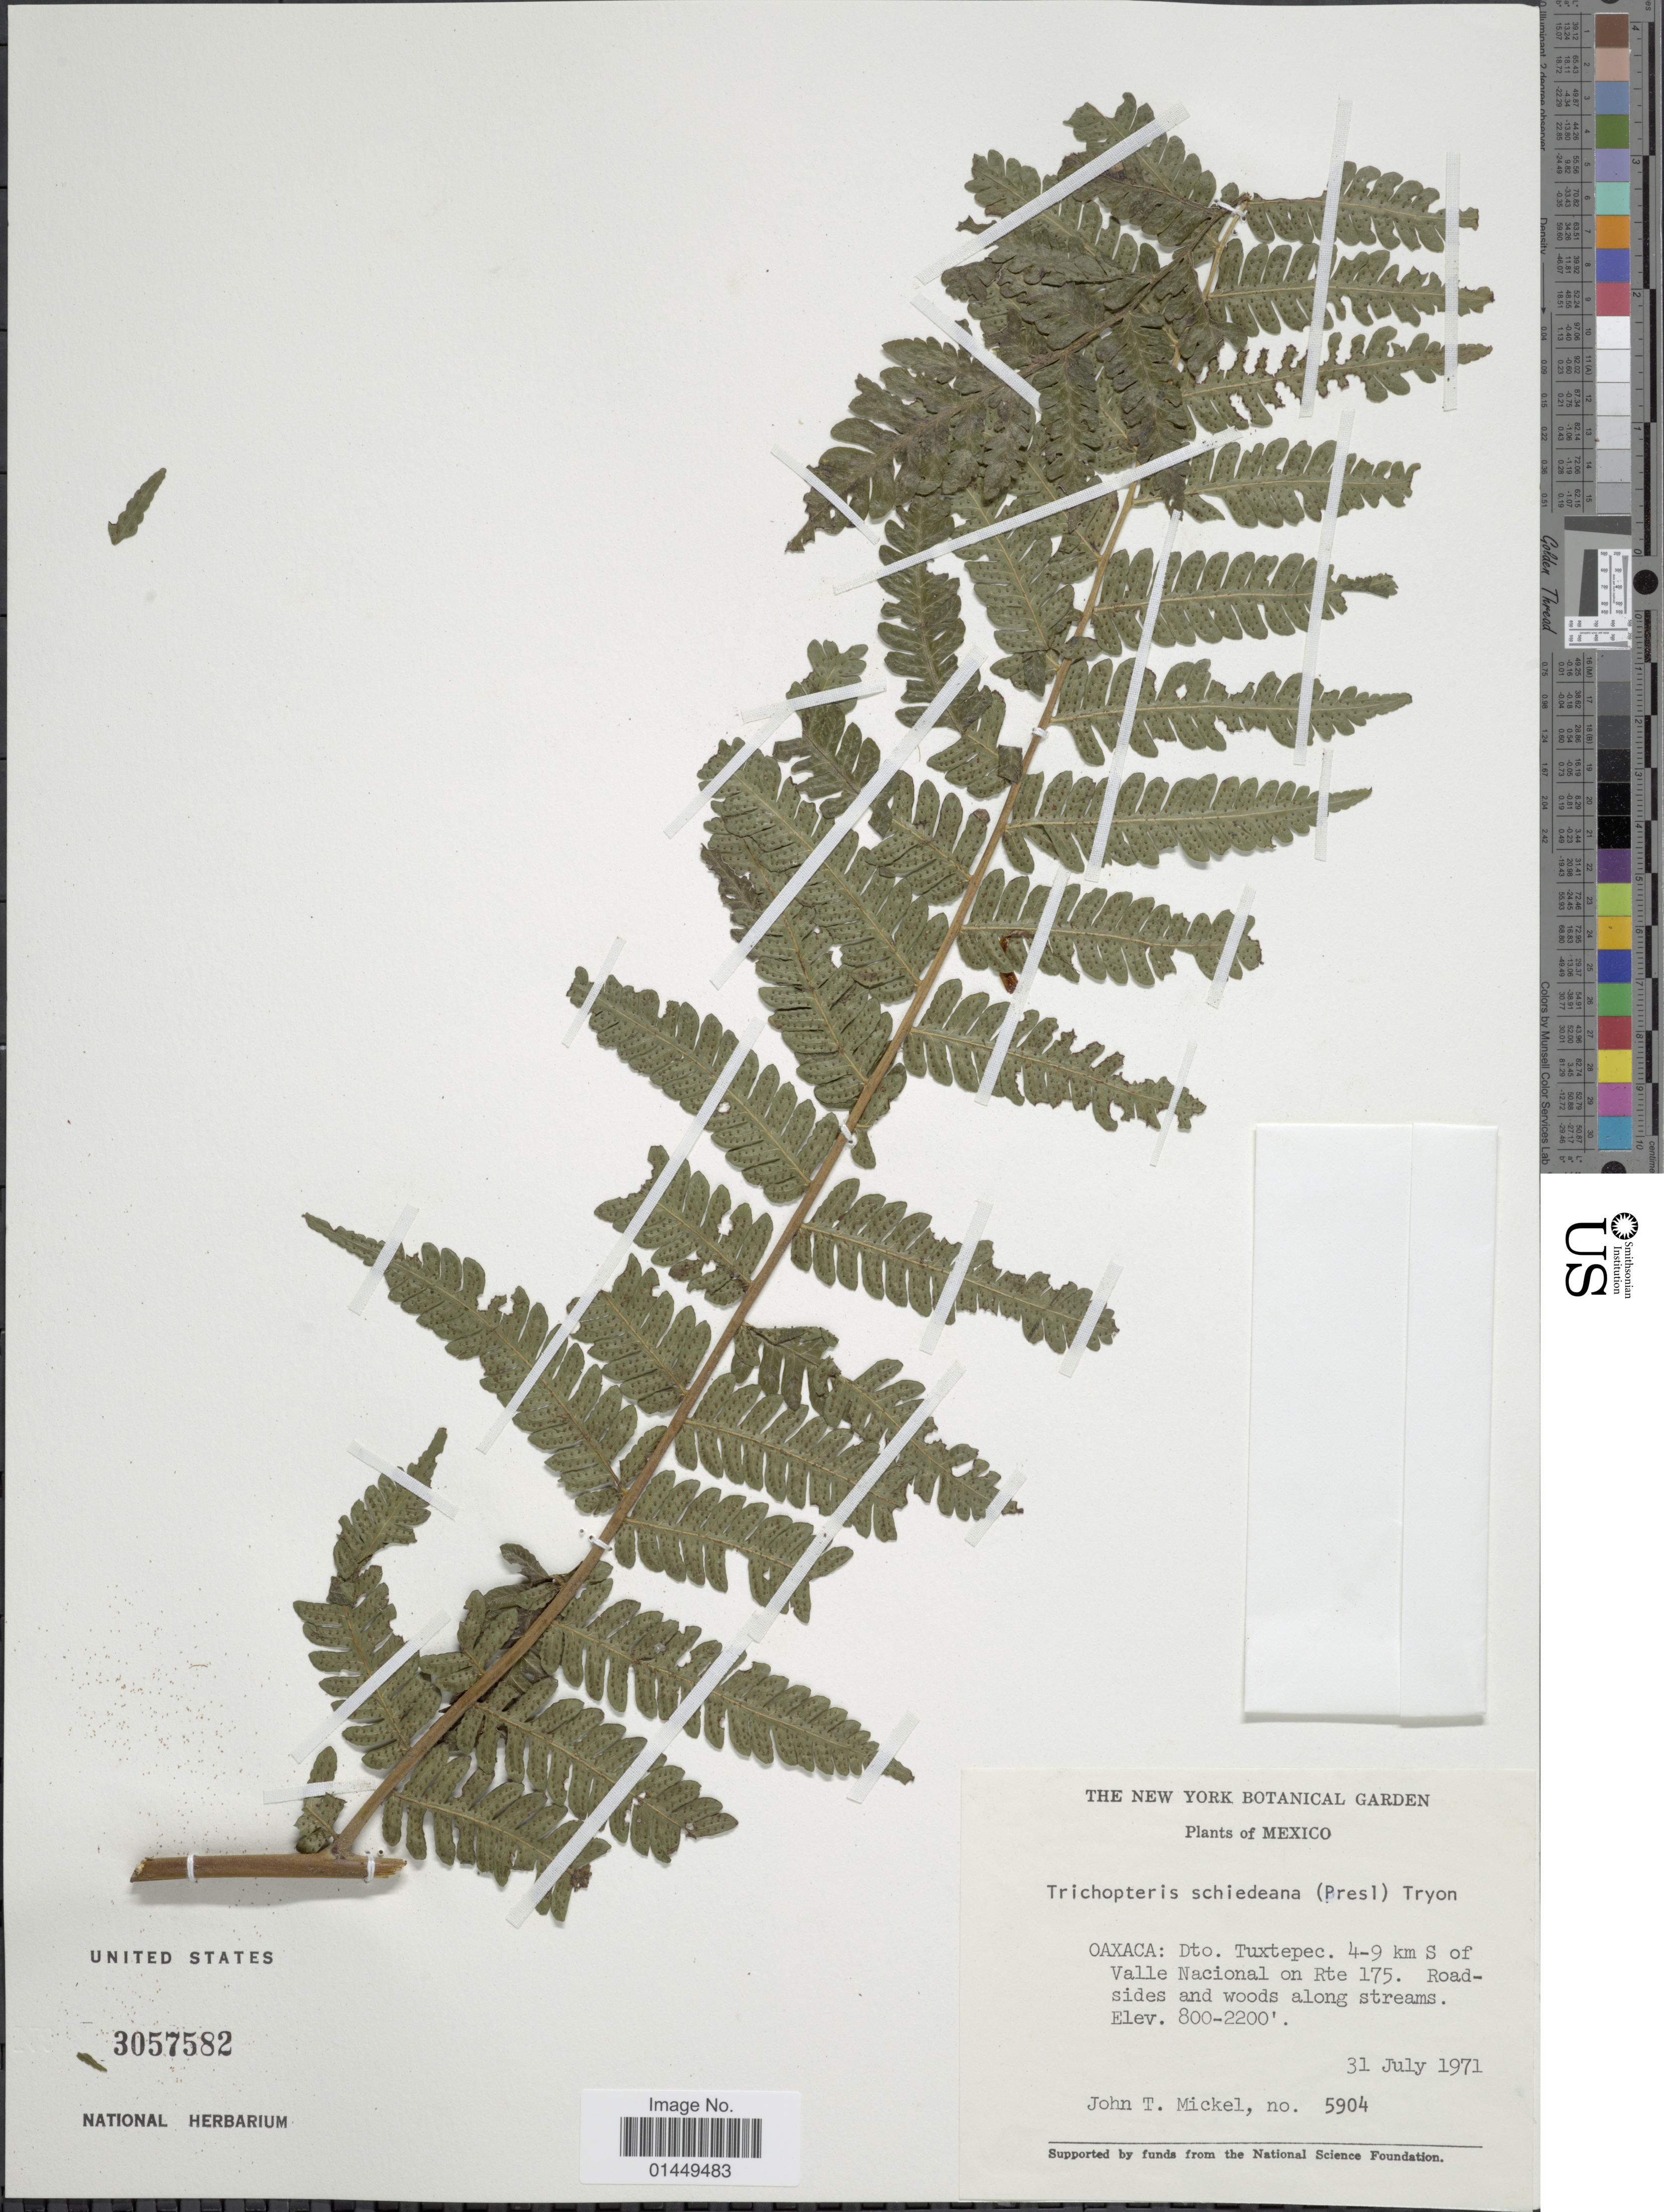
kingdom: Plantae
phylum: Tracheophyta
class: Polypodiopsida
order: Cyatheales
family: Cyatheaceae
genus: Cyathea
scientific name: Cyathea schiedeana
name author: (C. Presl) Domin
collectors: J. T. Mickel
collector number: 5904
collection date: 1971-07-31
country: Mexico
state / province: Oaxaca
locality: Oaxaca: Dto. Tuxtepec, 4-9 km S of Valle Nacional on Rte 175, Roadsides and woods along streams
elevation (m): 244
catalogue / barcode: US 3057582